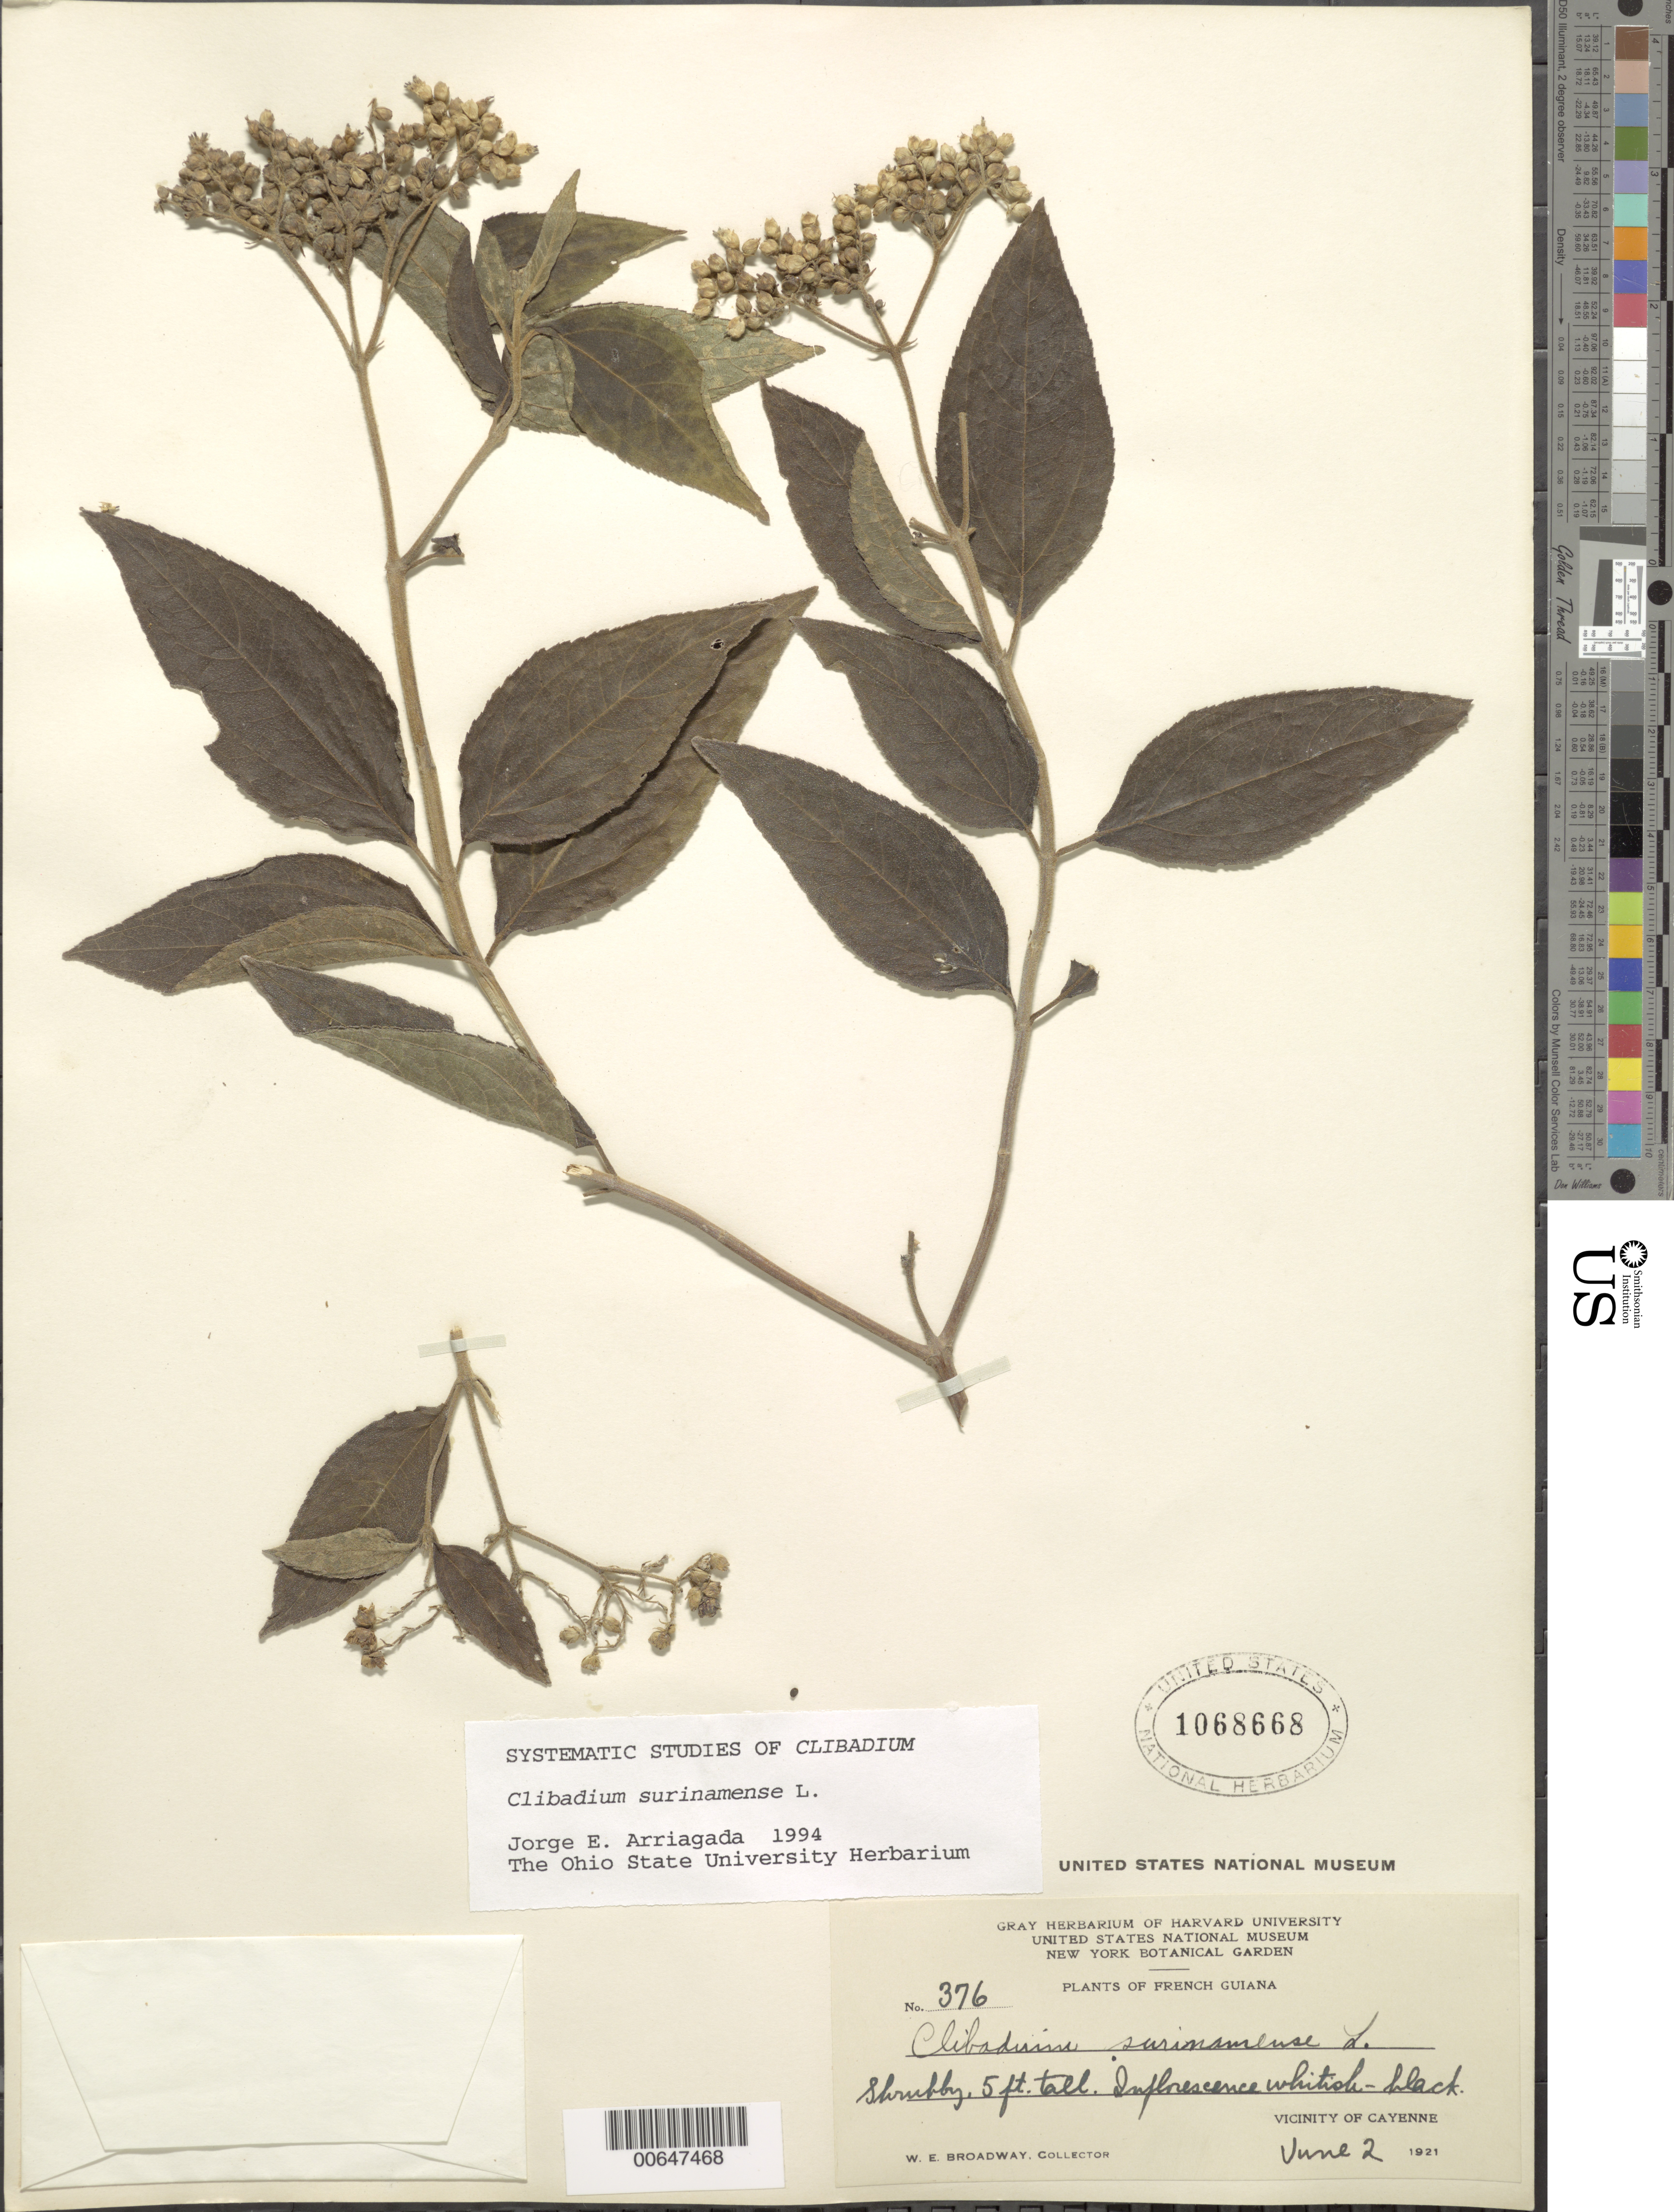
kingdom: Plantae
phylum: Tracheophyta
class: Magnoliopsida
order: Asterales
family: Asteraceae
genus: Clibadium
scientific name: Clibadium surinamense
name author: L.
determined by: Arriagada, J. E.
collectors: W. E. Broadway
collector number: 376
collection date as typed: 2-Jun-21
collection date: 1921-06-02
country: French Guiana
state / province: Cayenne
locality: Cayenne, vic.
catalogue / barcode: US 1068668